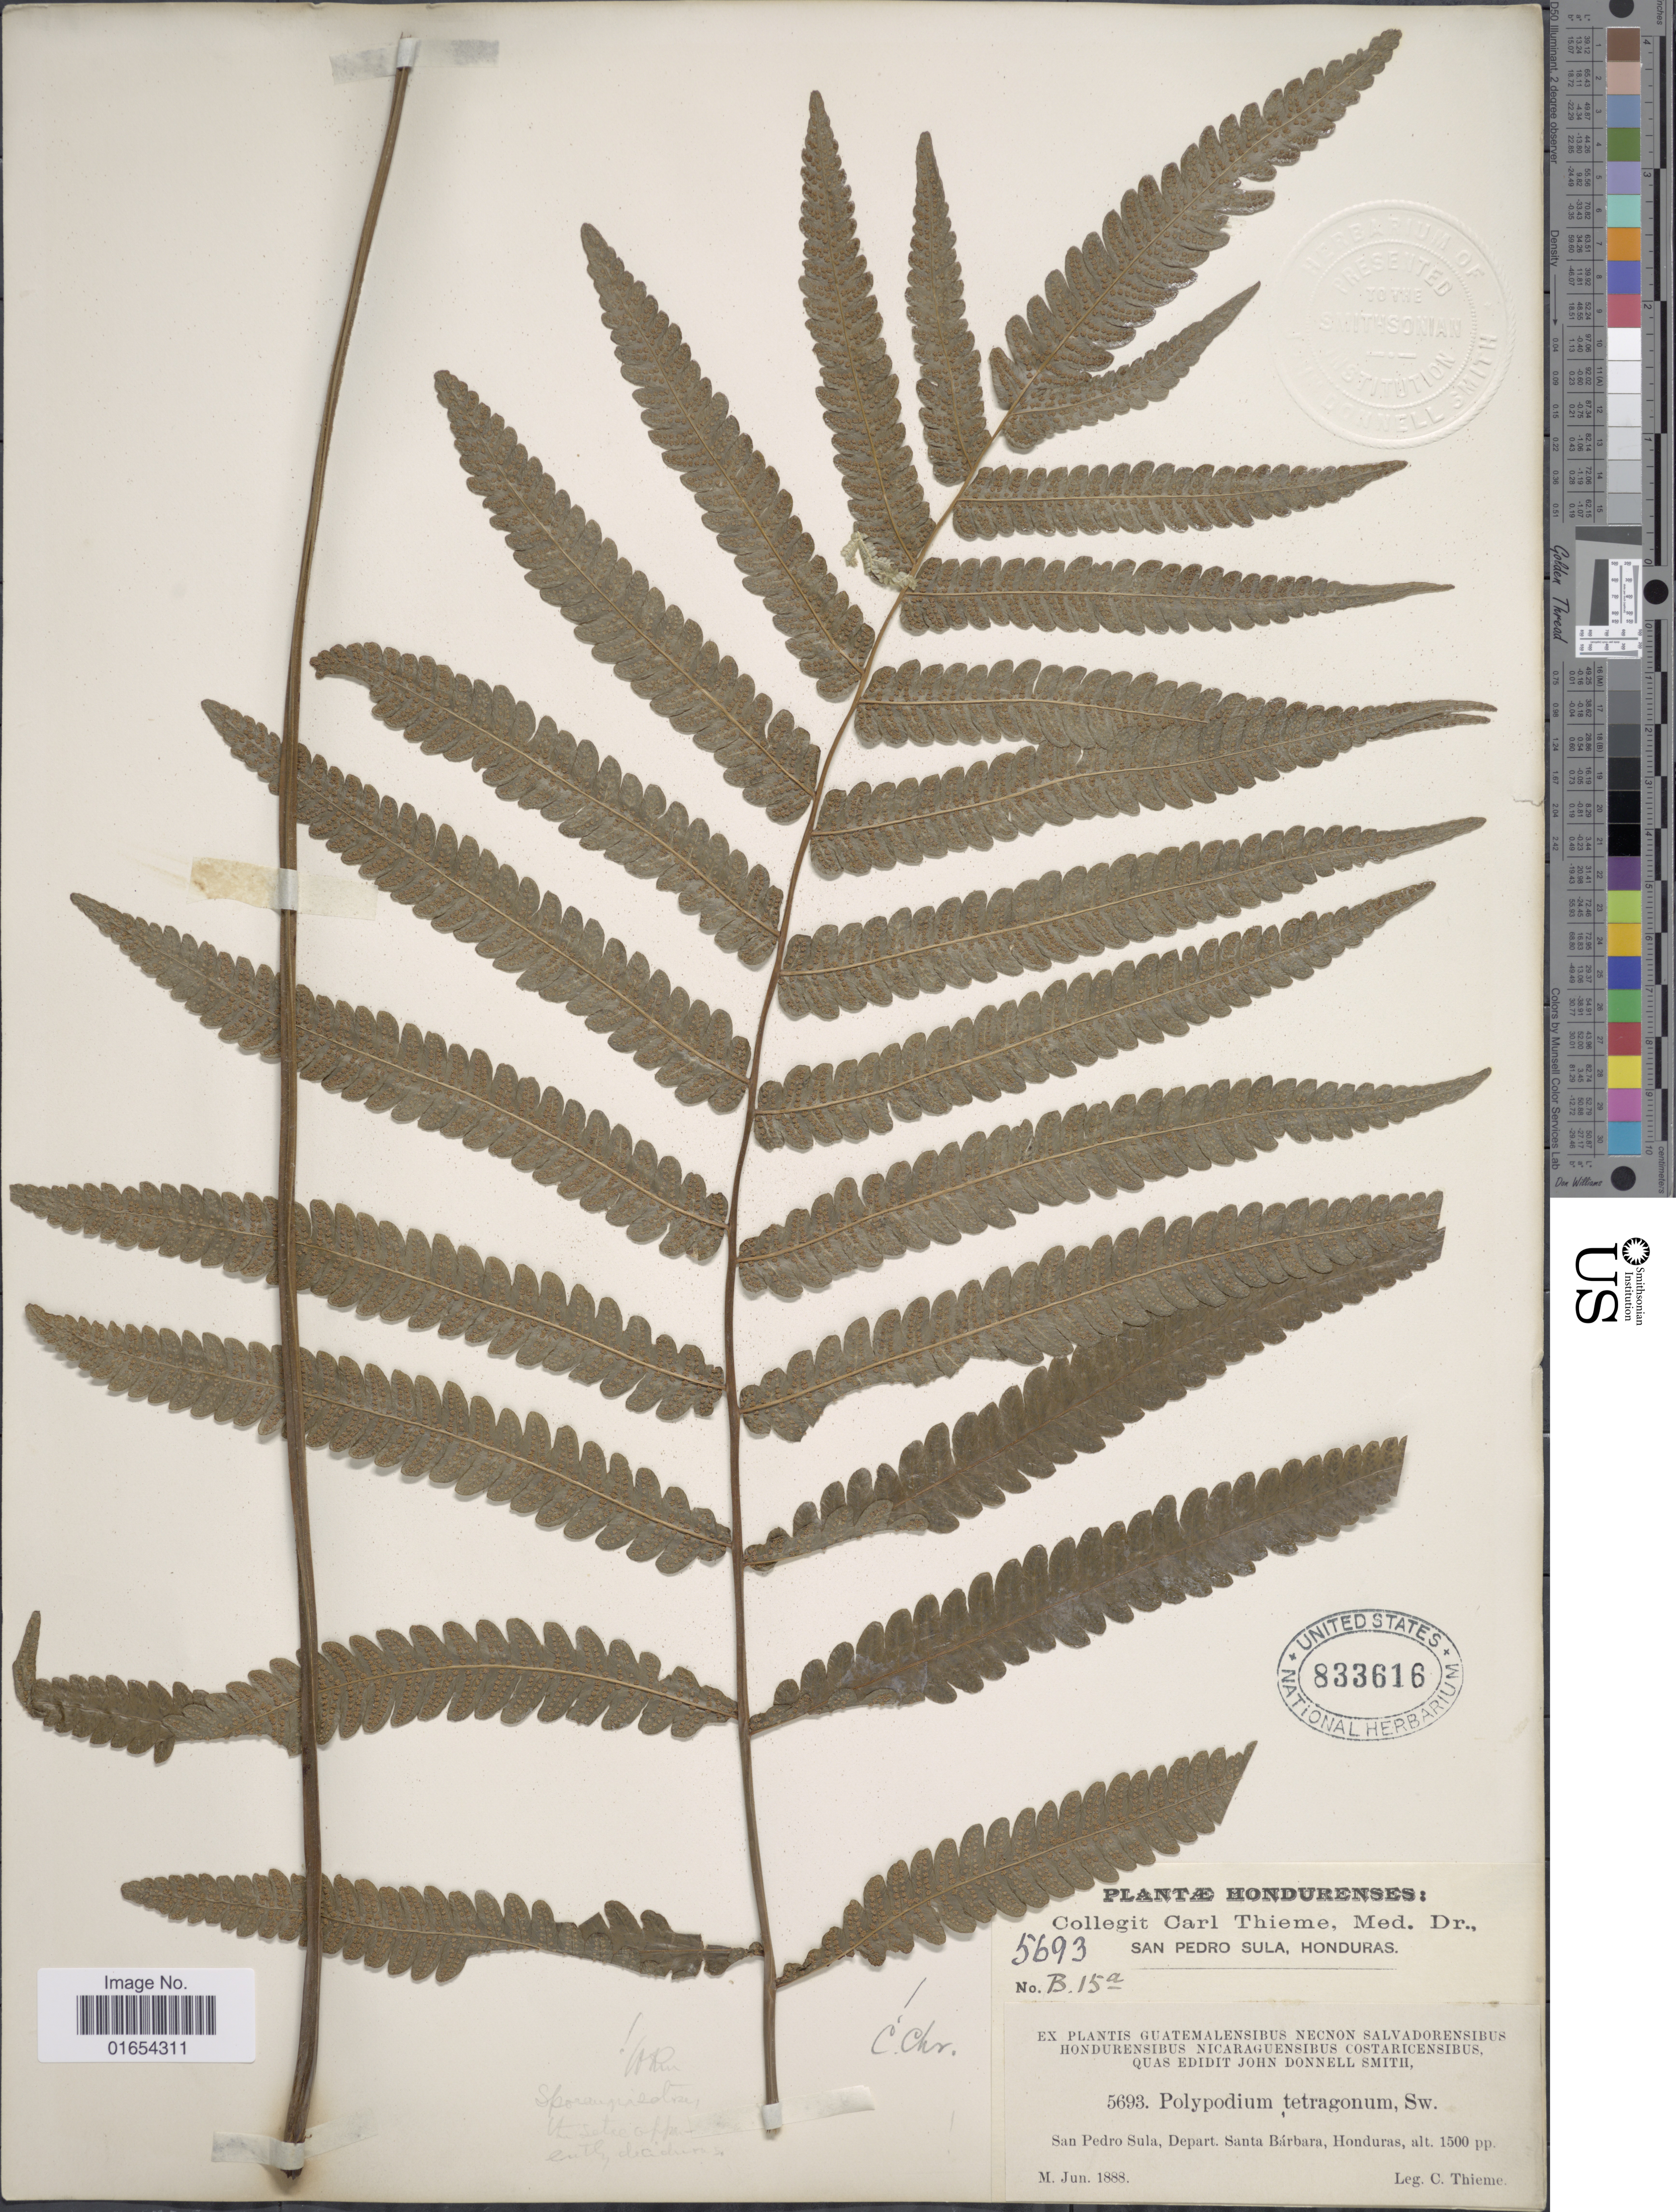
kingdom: Plantae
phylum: Tracheophyta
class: Polypodiopsida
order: Polypodiales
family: Thelypteridaceae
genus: Goniopteris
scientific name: Goniopteris tetragona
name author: (C. Presl) Sw.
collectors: C. Thieme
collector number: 5693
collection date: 1888-06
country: Honduras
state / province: Santa Bárbara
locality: San Pedro Sula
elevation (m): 457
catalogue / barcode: US 833616